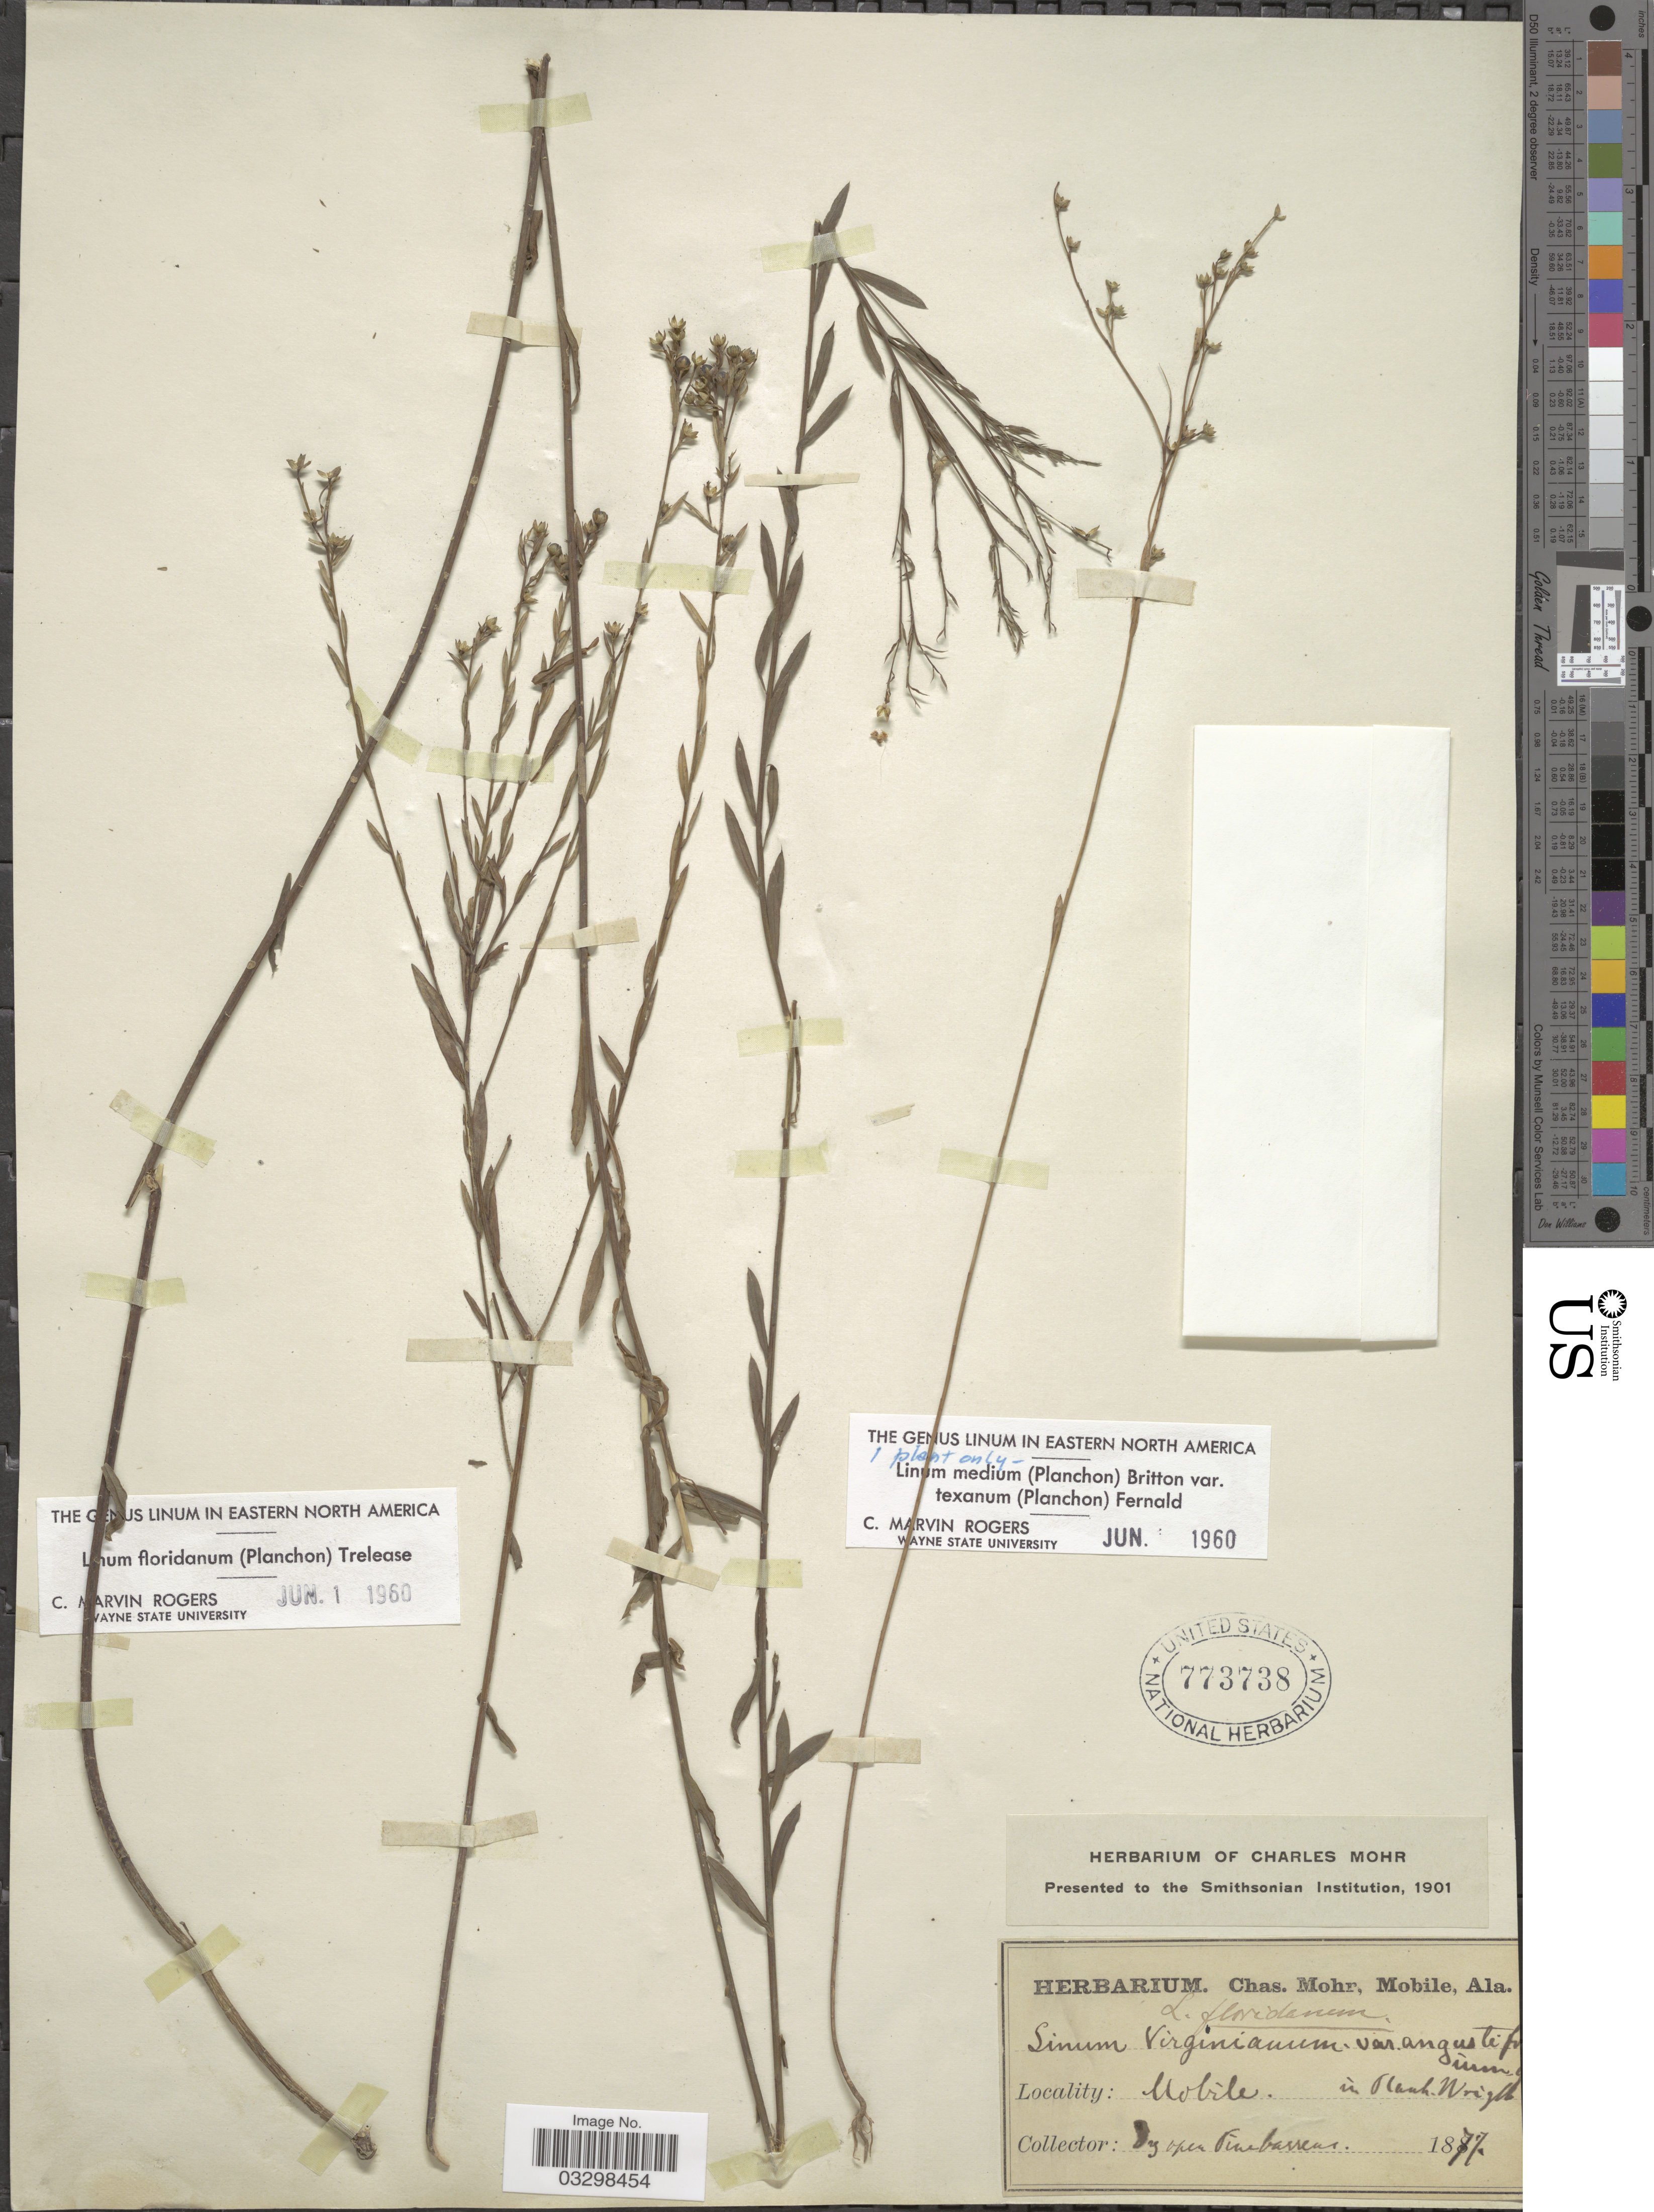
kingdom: Plantae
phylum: Tracheophyta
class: Magnoliopsida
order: Malpighiales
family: Linaceae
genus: Linum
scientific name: Linum floridanum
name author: (Planch.) Trel.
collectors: ex herb. Charles Mohr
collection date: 1877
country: United States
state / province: Alabama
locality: Mobile.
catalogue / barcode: US 773738